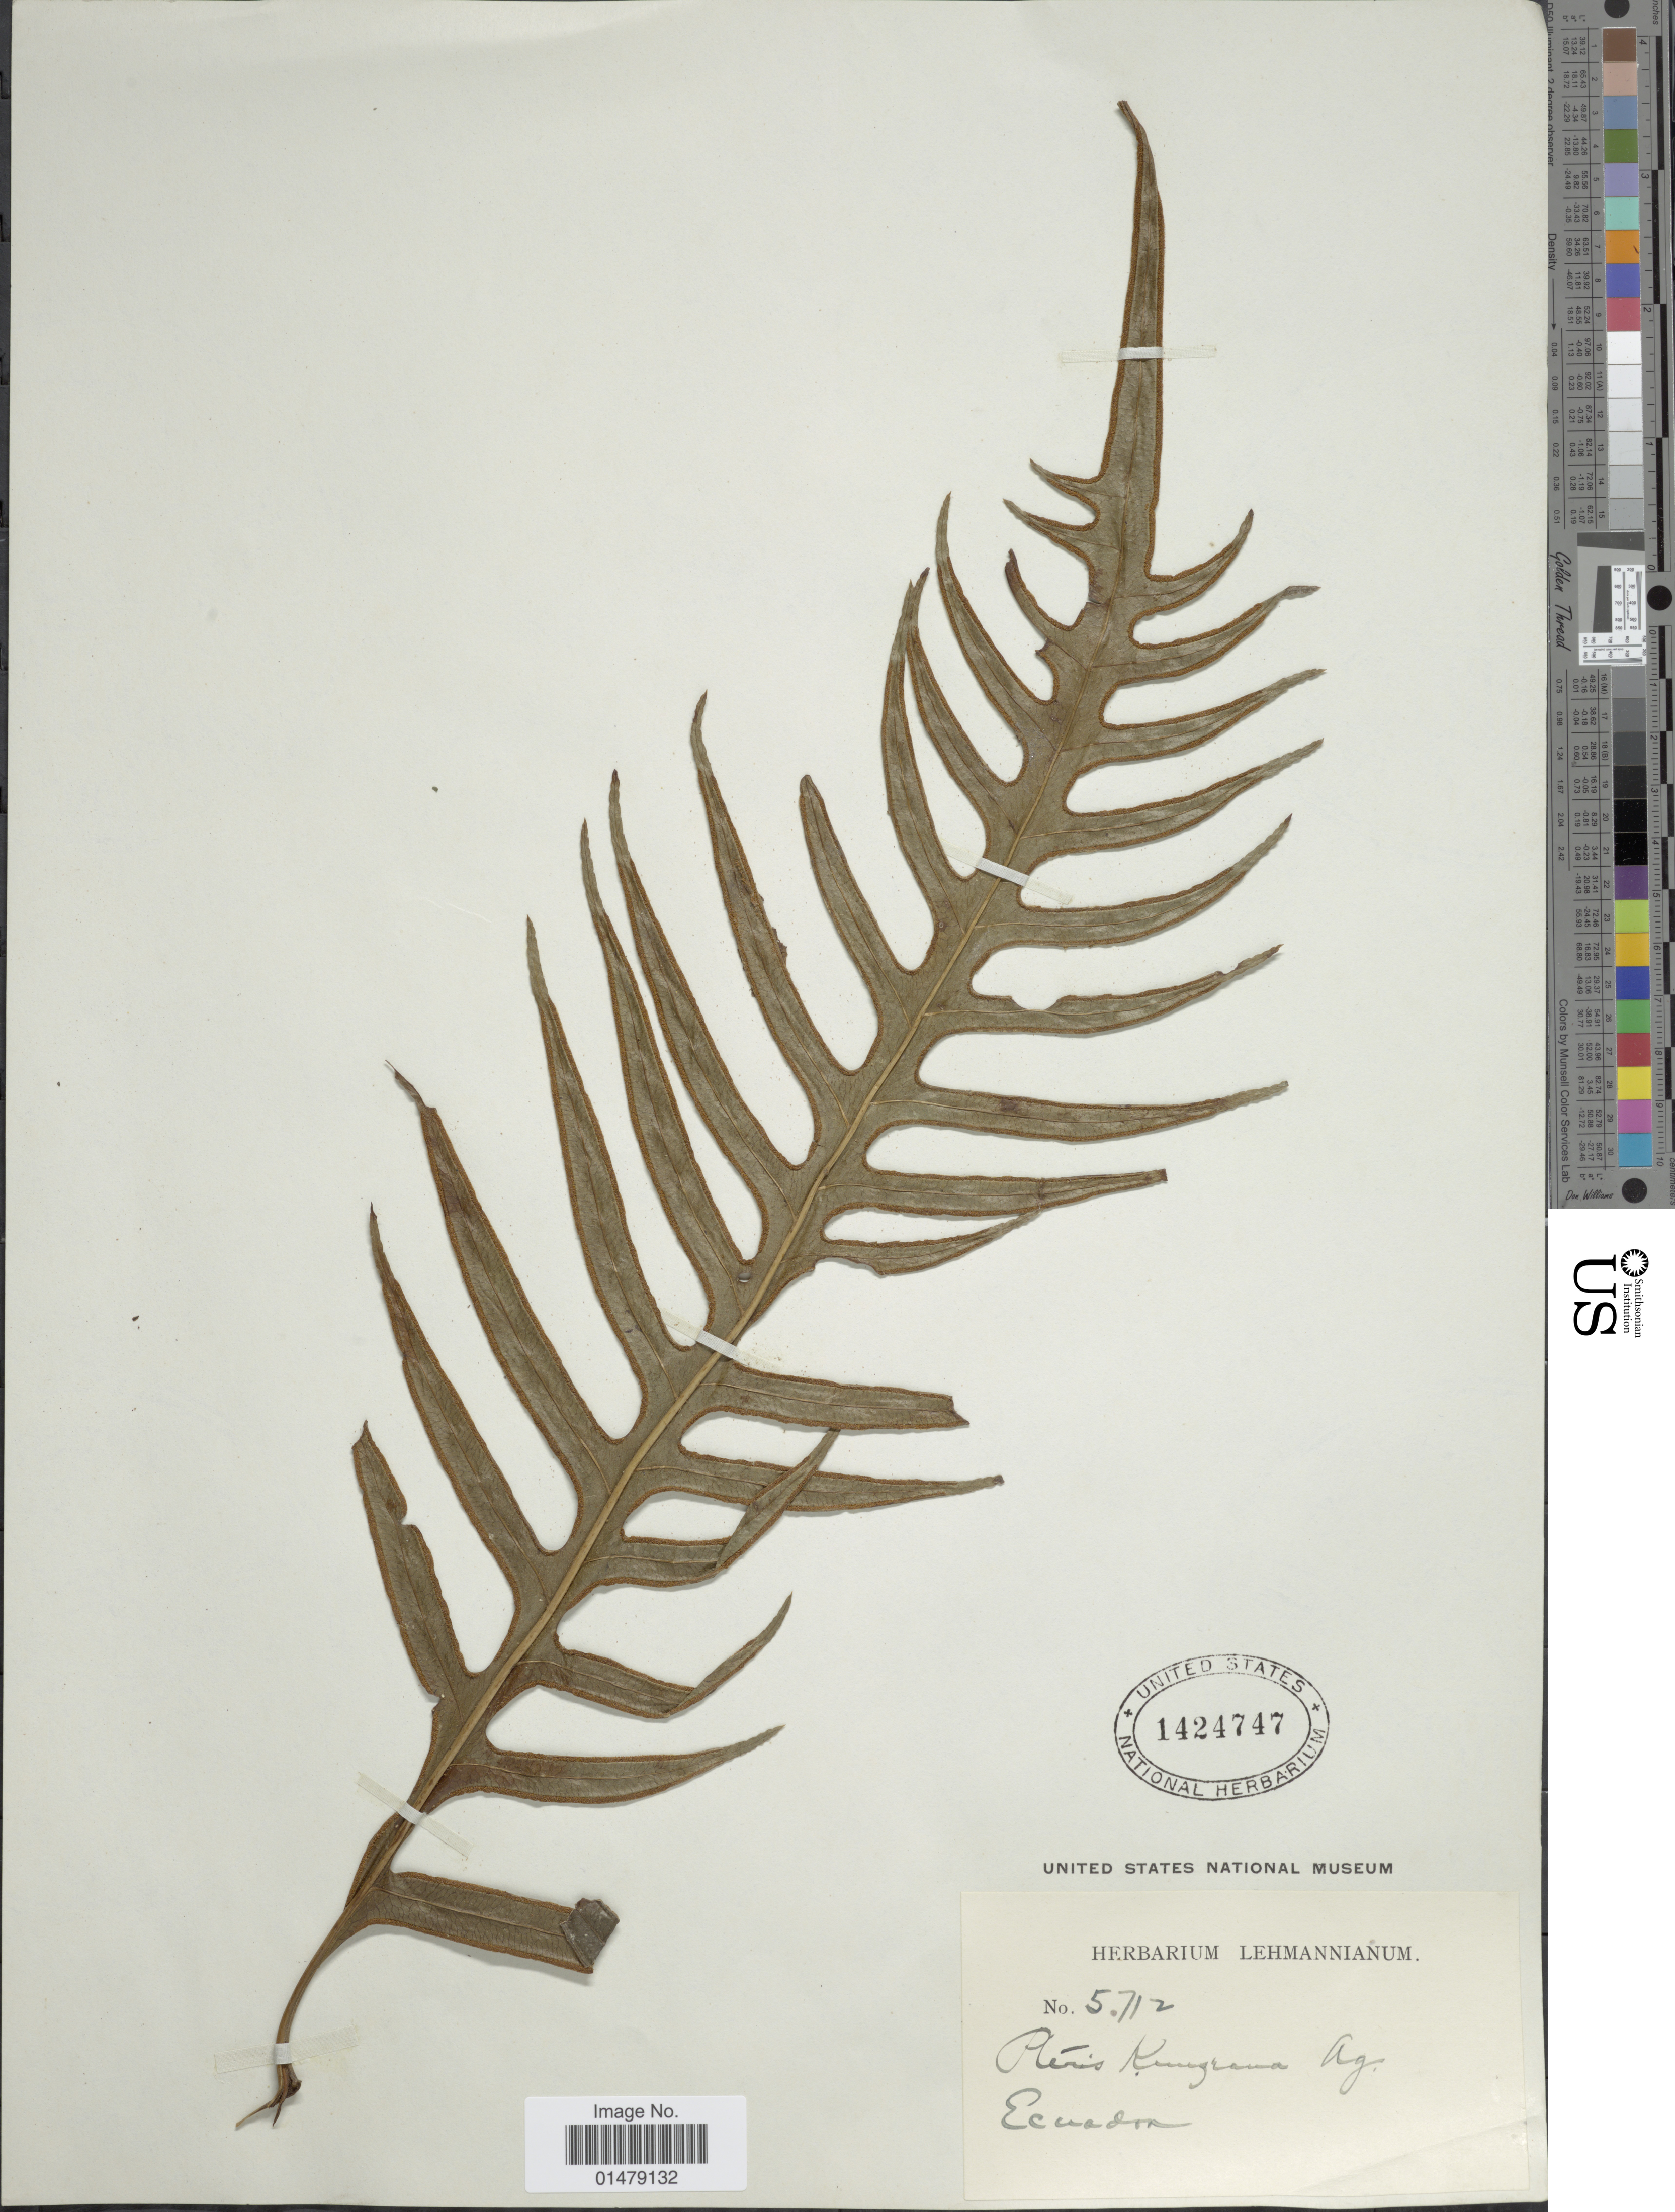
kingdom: Plantae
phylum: Tracheophyta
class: Polypodiopsida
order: Polypodiales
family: Pteridaceae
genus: Pteris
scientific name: Pteris altissima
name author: Poir.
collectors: ex herb. Lehmannianum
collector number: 5712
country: Ecuador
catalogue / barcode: US 1424747